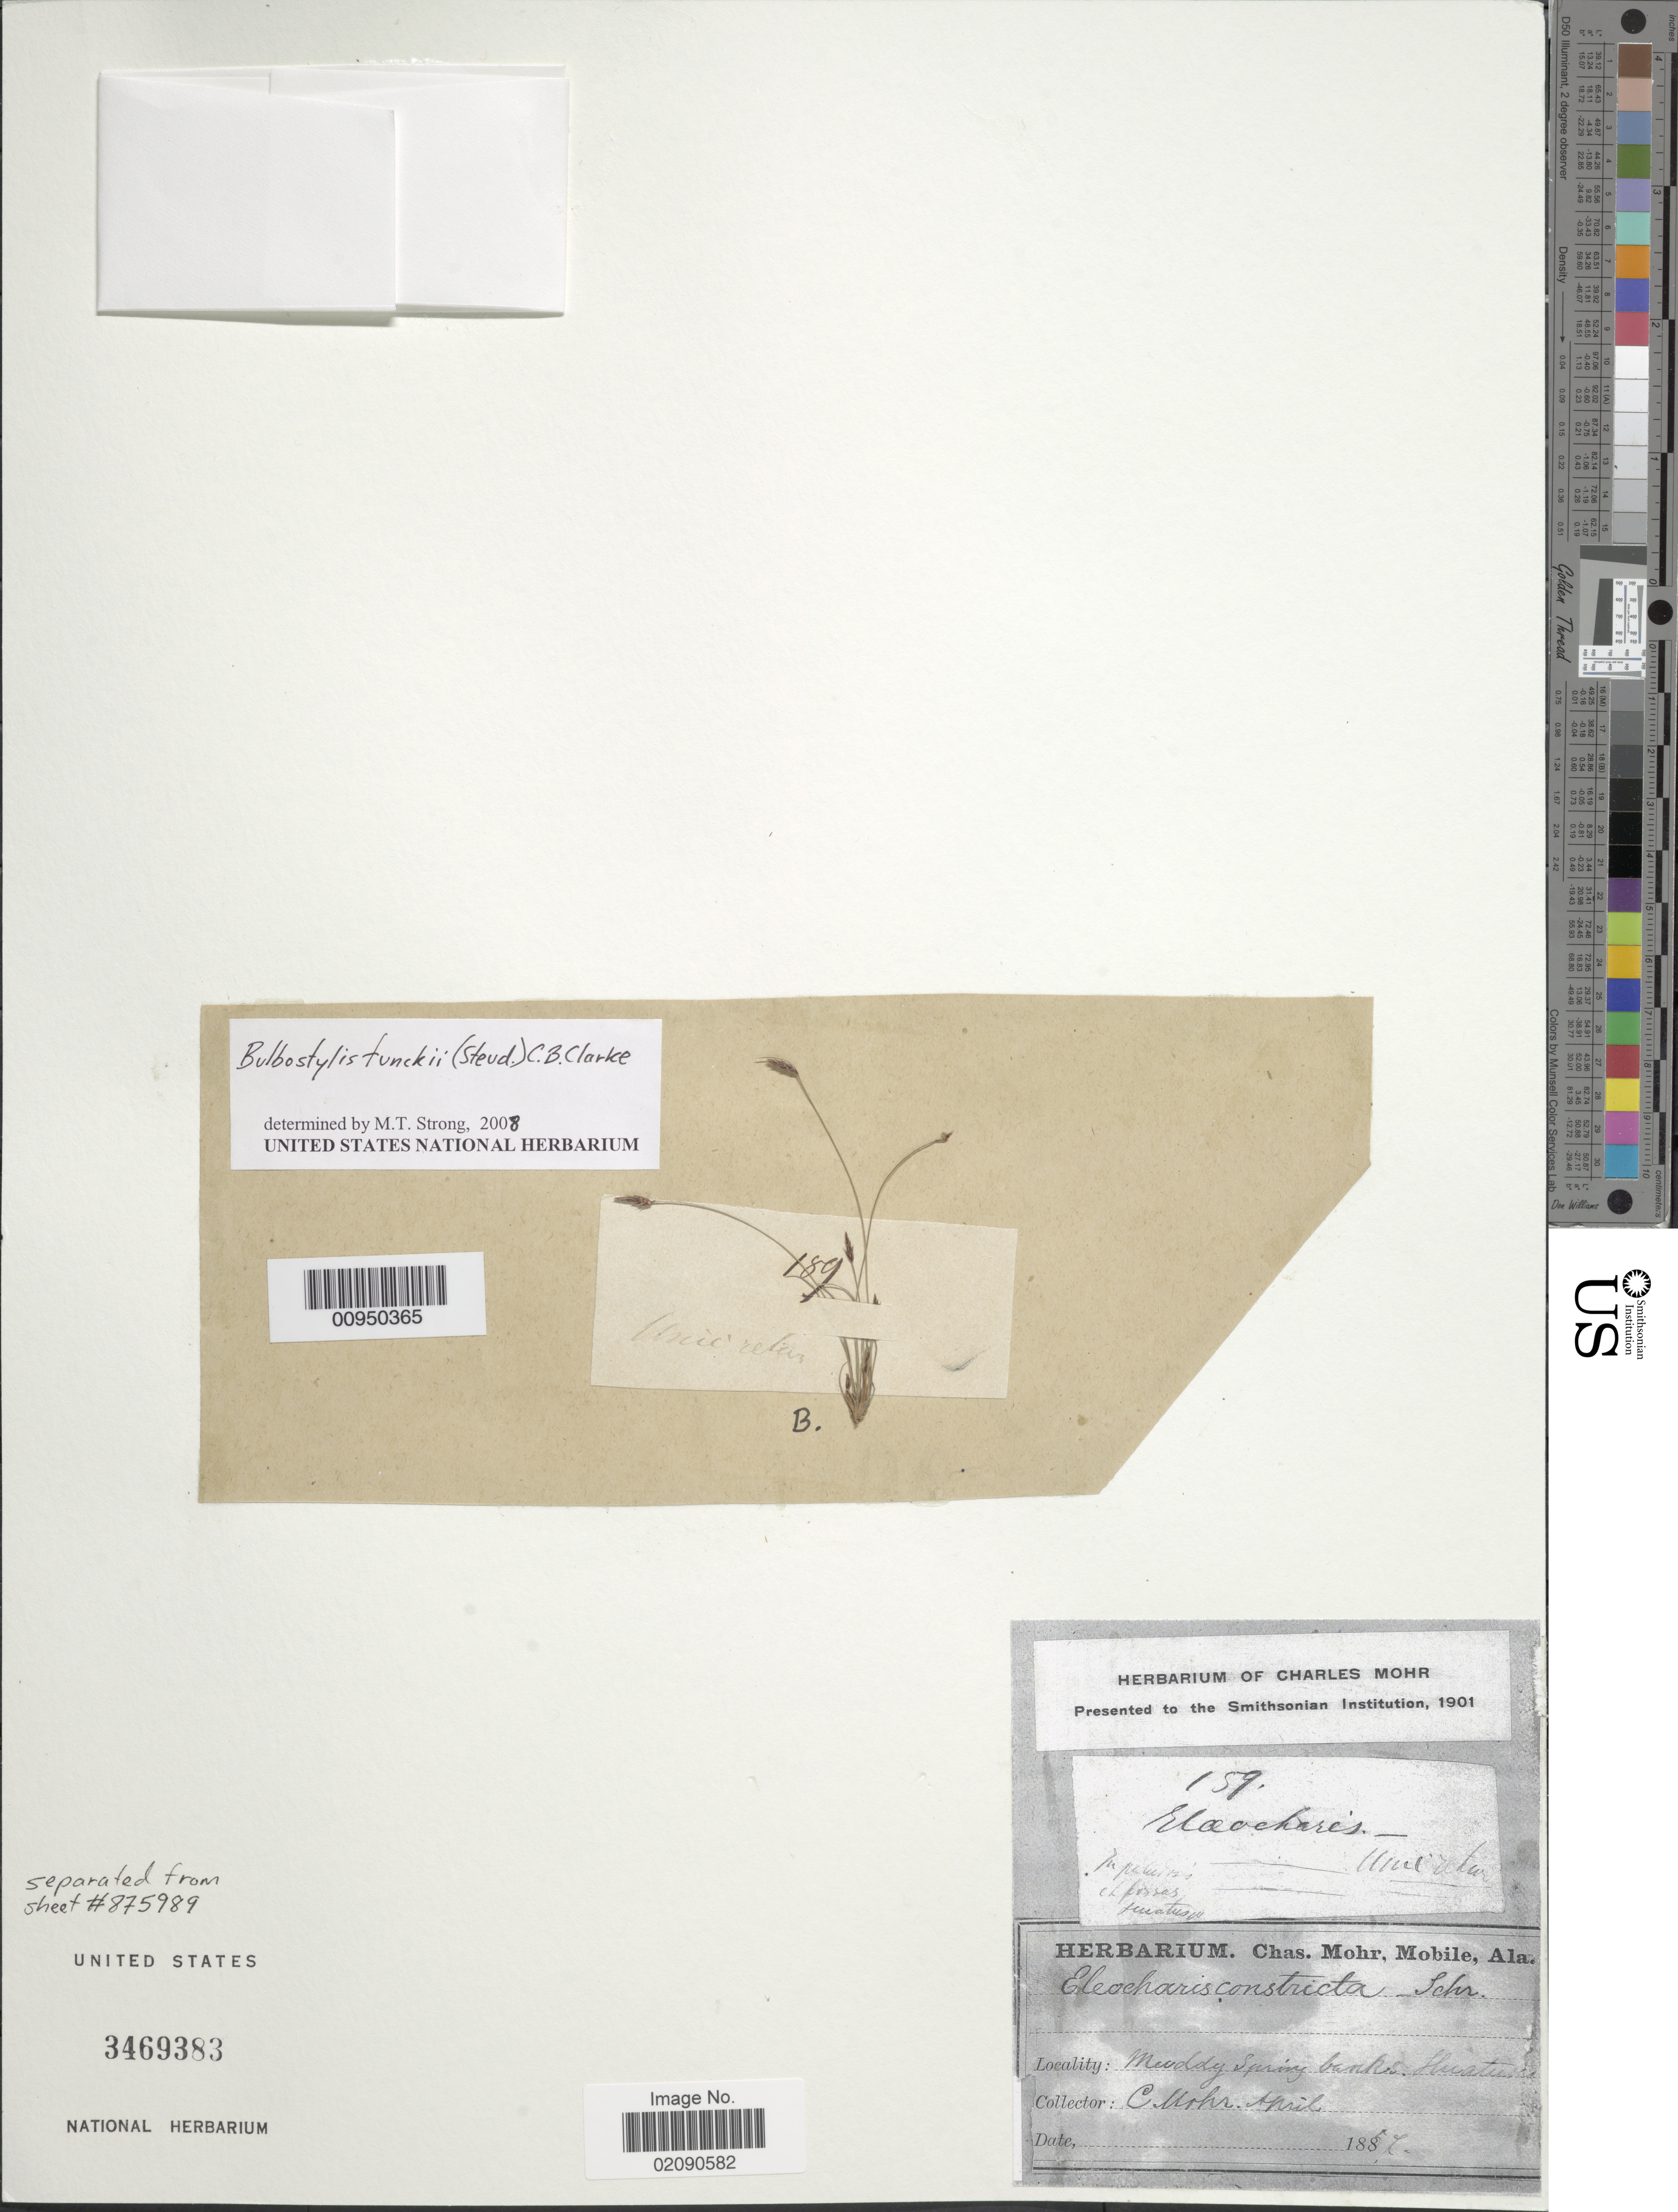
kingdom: Plantae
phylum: Tracheophyta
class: Liliopsida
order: Poales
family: Cyperaceae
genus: Bulbostylis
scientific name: Bulbostylis funckii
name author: (Steud.) C.B. Clarke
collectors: C. T. Mohr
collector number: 189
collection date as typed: Apr 1857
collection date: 1857-04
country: Mexico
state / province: Veracruz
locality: Huatusco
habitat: Muddy spring banks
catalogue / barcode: US 3469383